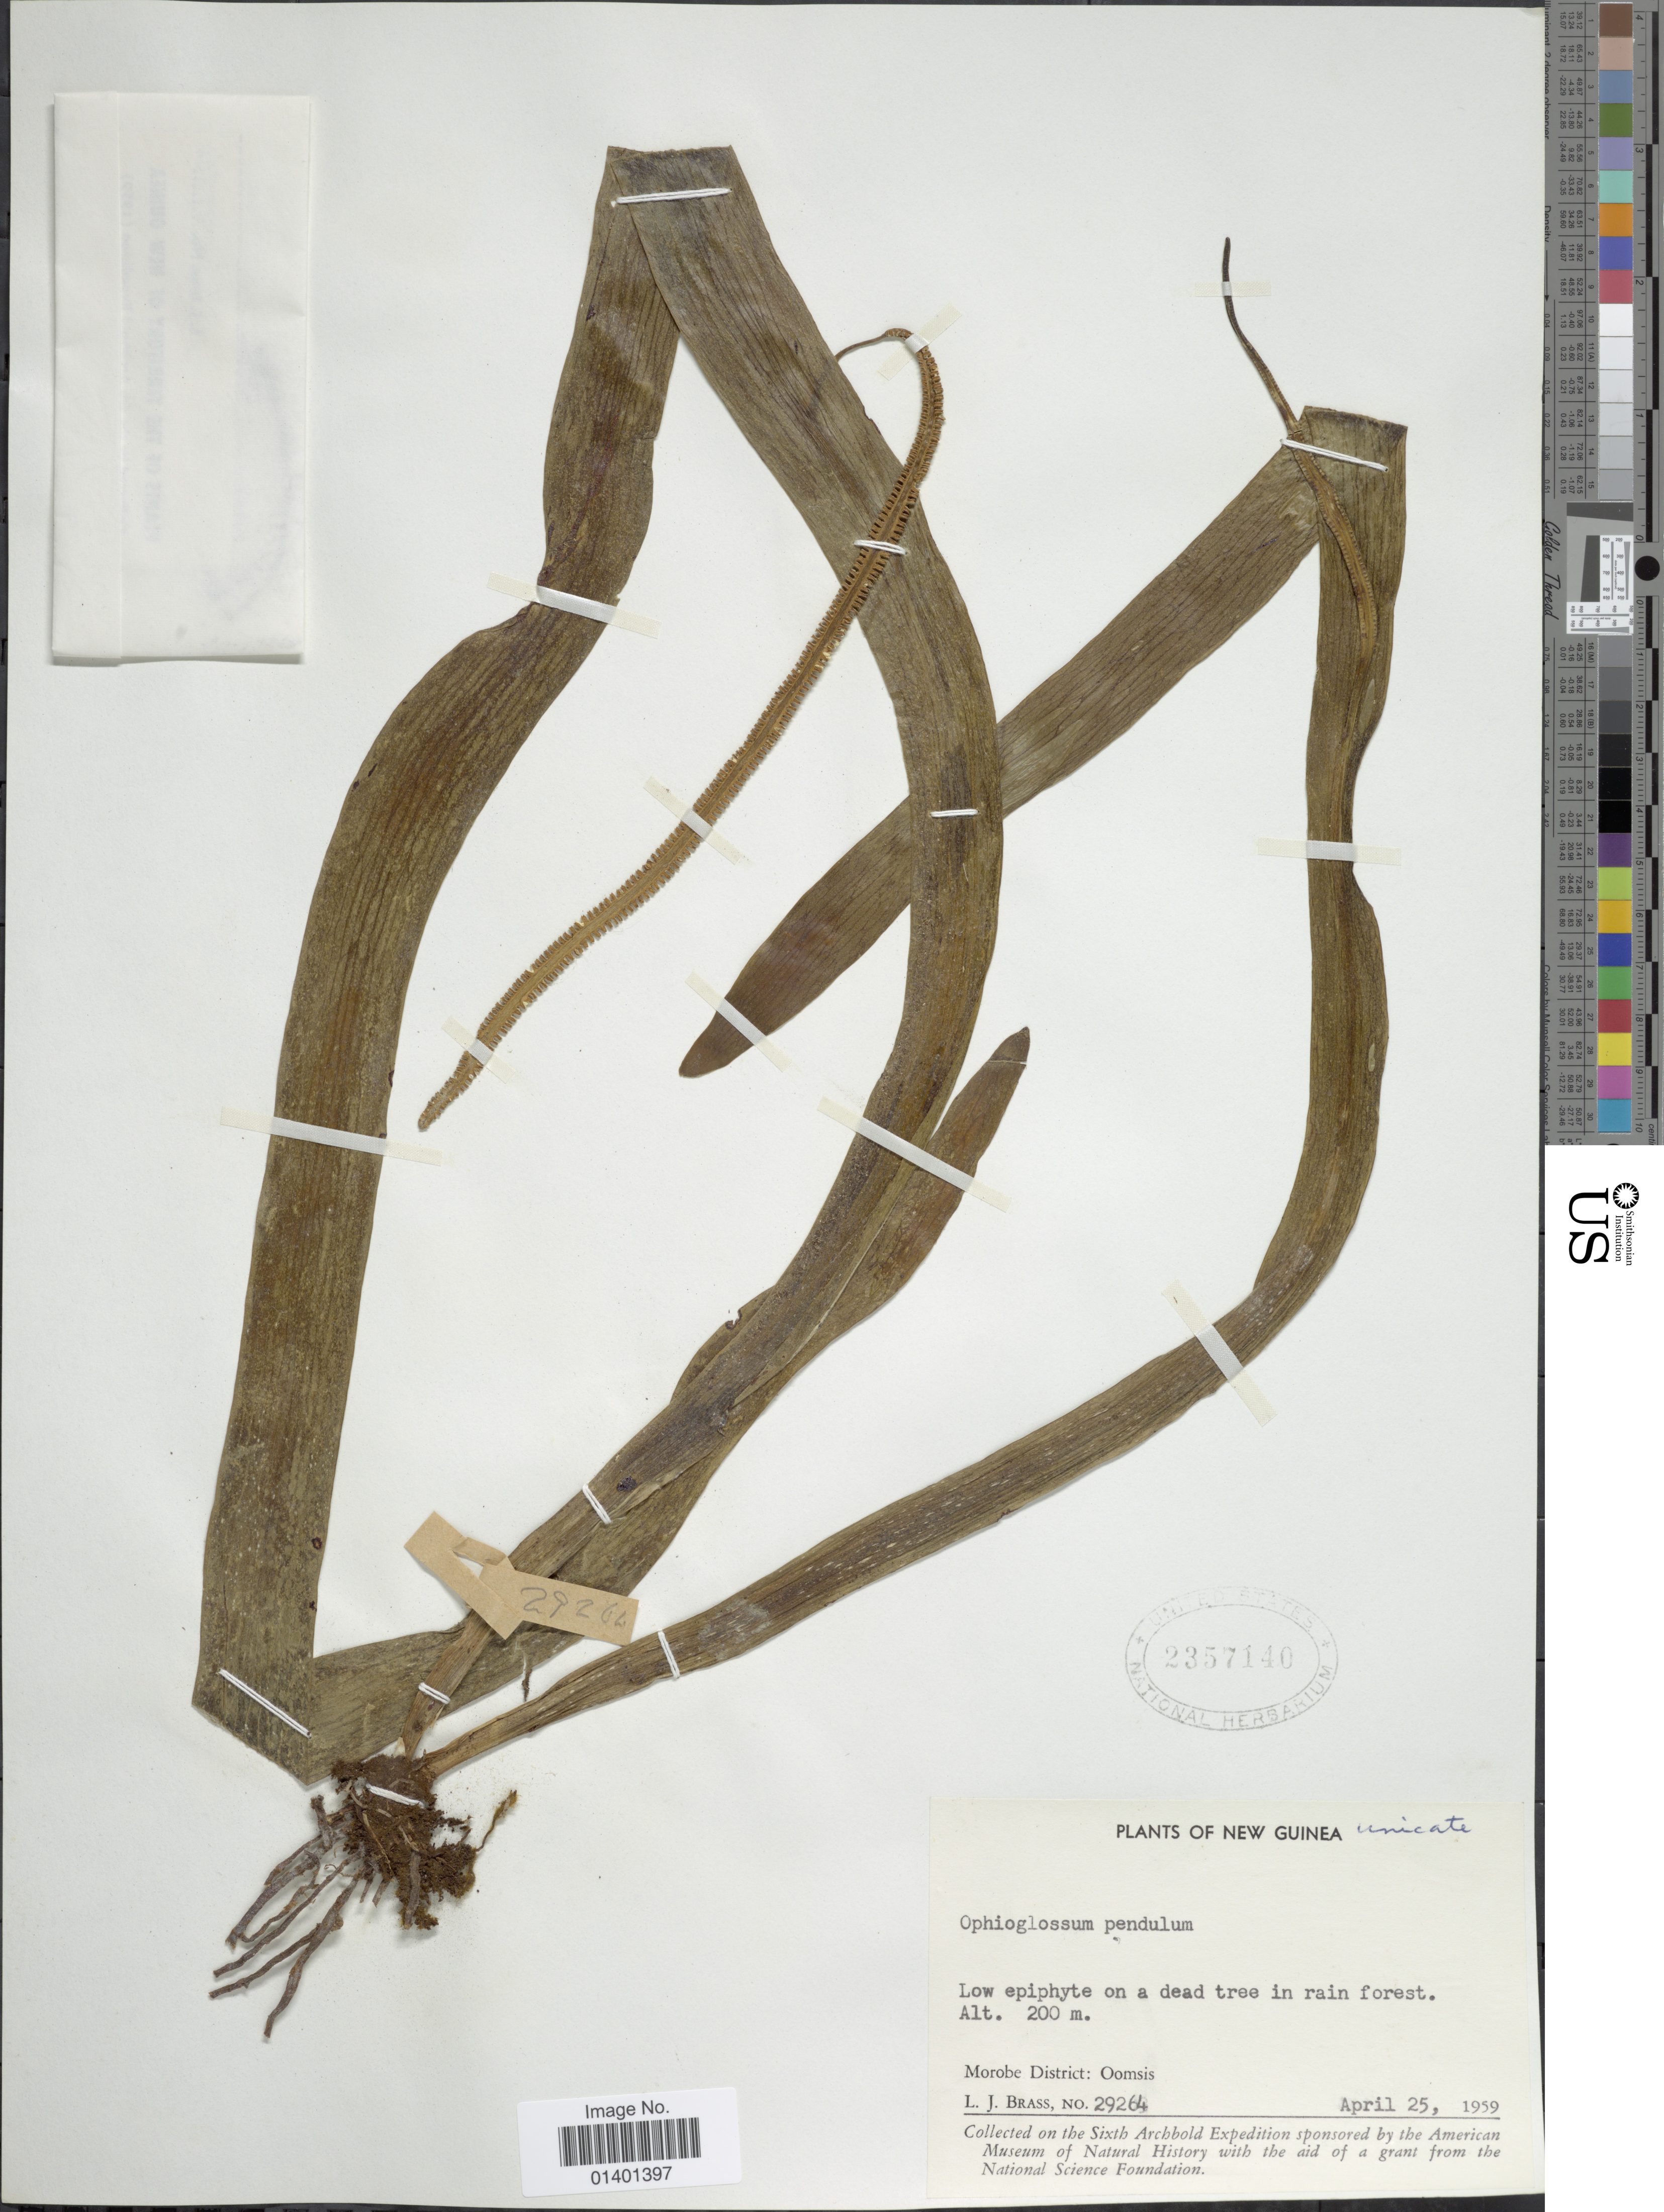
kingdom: Plantae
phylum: Tracheophyta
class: Polypodiopsida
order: Ophioglossales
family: Ophioglossaceae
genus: Ophioglossum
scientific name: Ophioglossum pendulum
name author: L.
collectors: L. J. Brass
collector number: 29264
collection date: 1959-04-25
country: Papua New Guinea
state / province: Morobe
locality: New Guinea, Oomsis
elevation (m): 200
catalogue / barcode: US 2357140